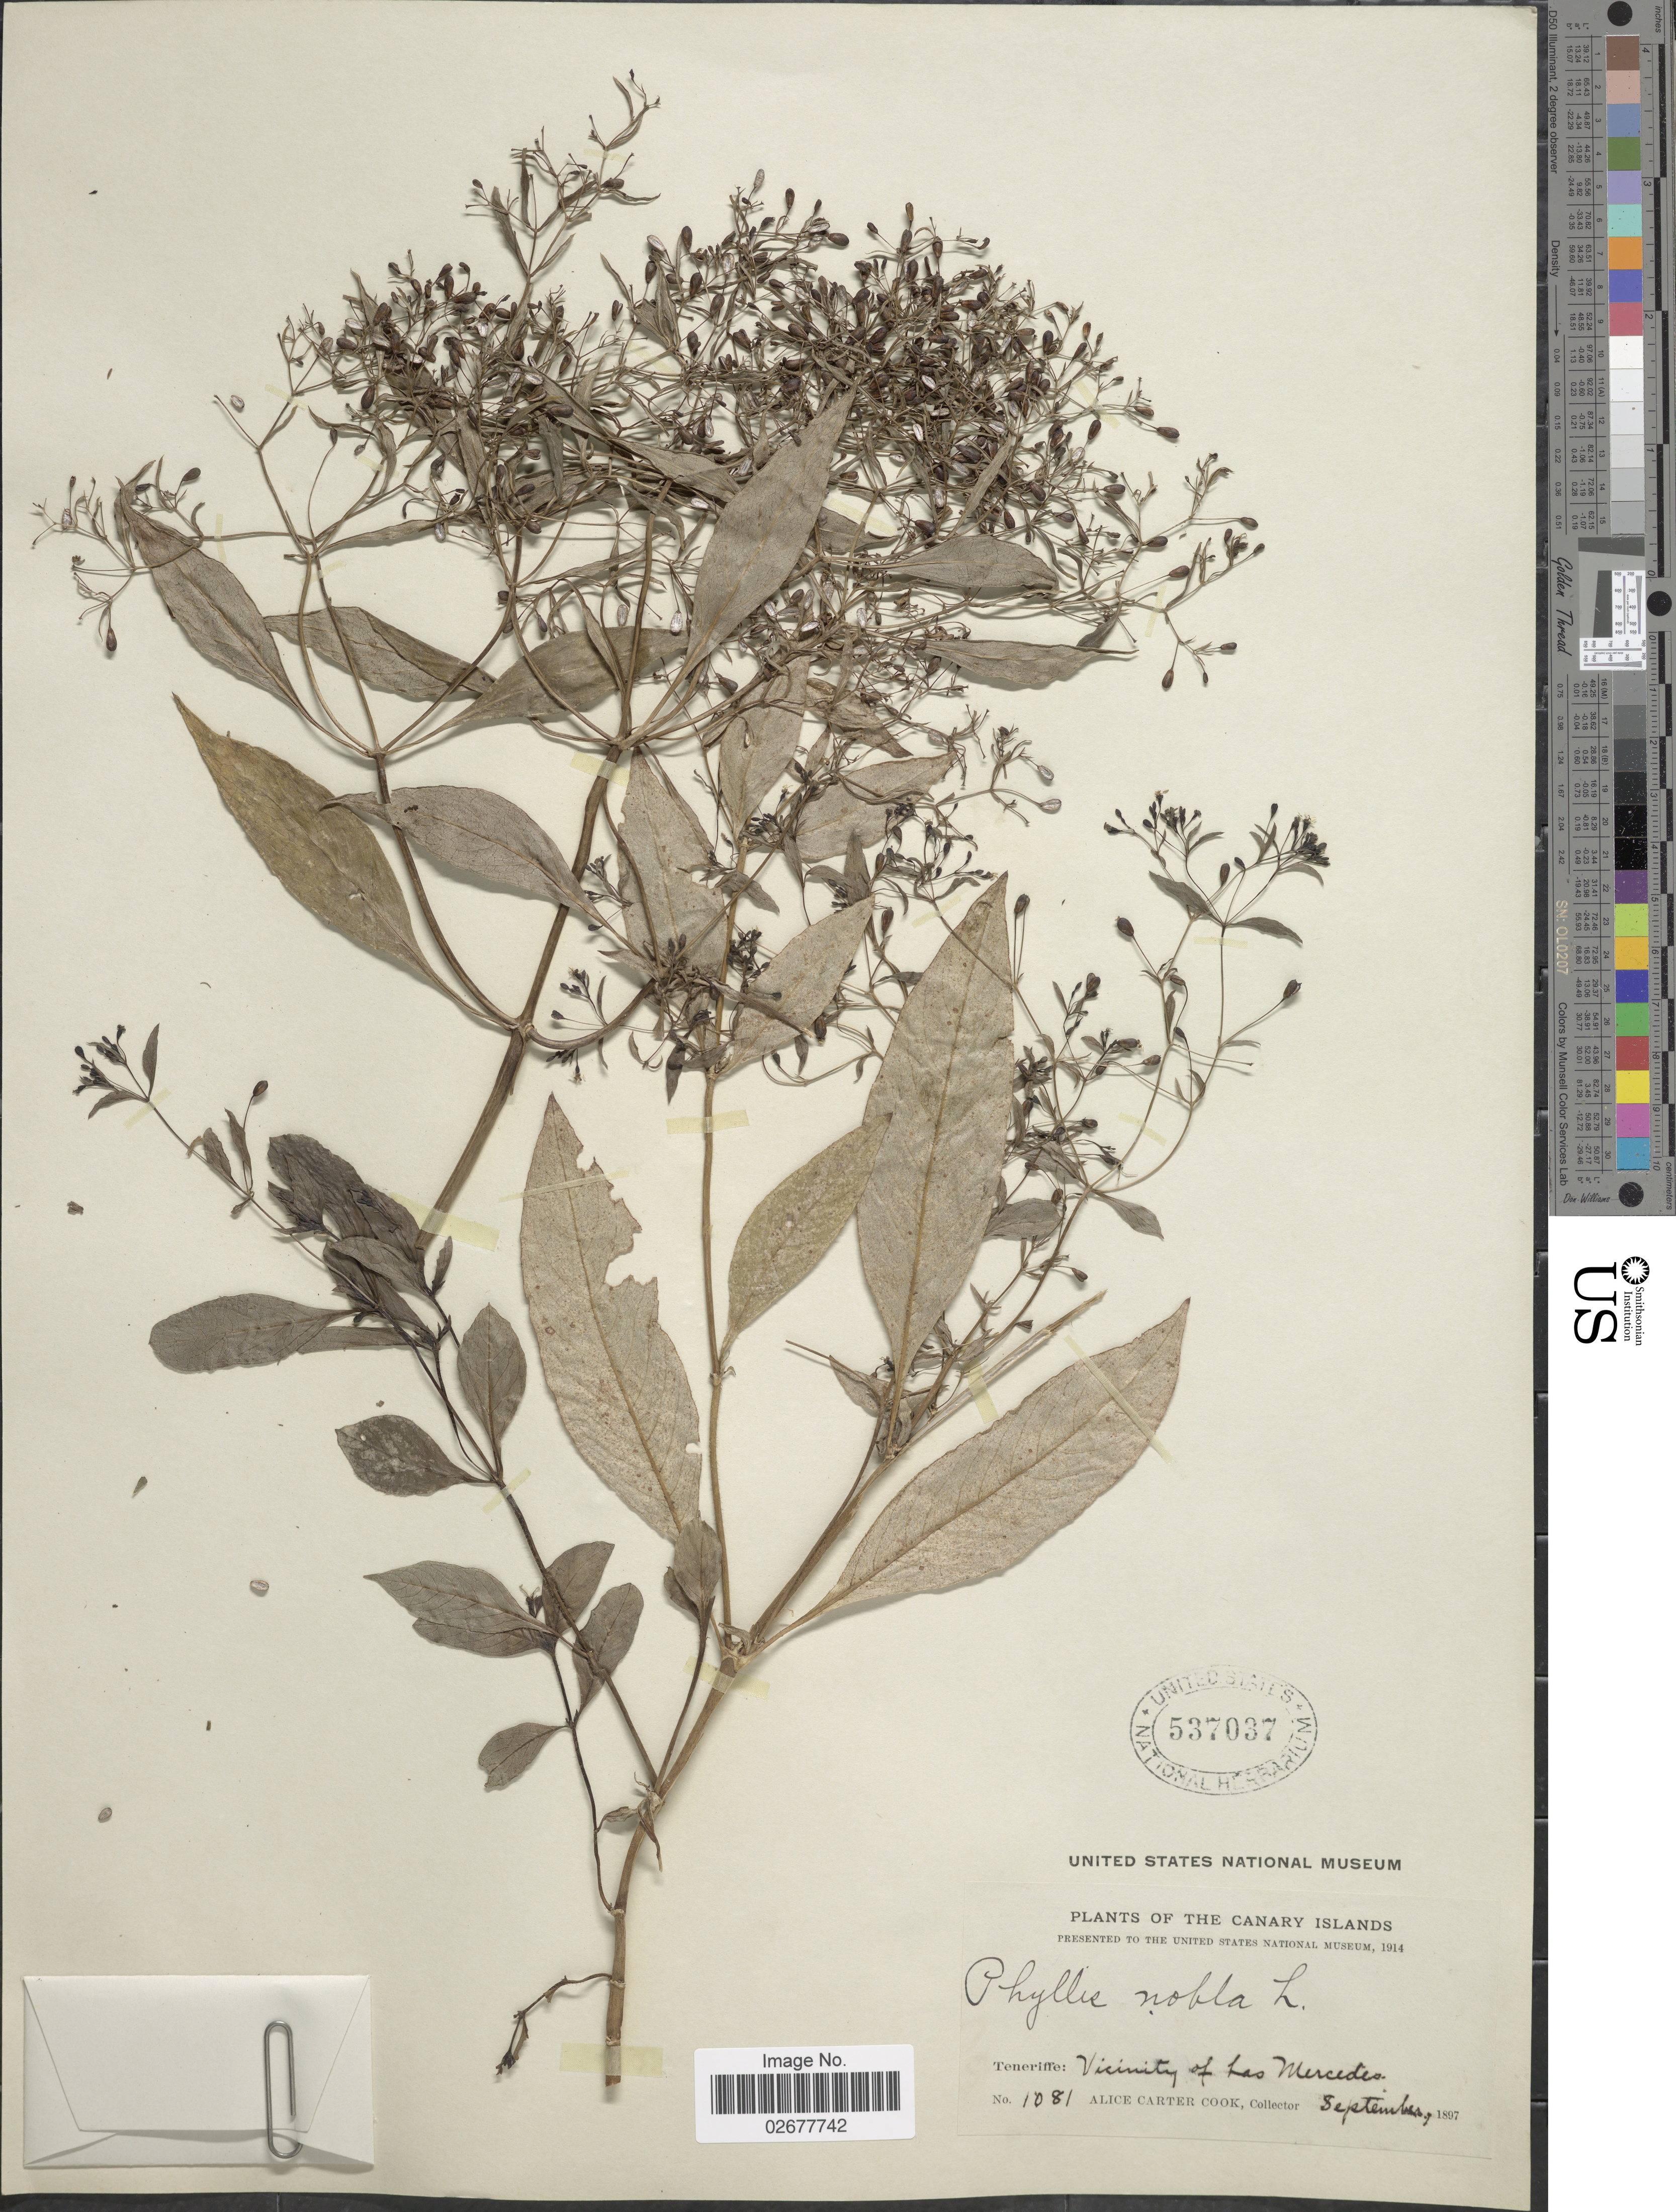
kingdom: Plantae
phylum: Tracheophyta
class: Magnoliopsida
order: Gentianales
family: Rubiaceae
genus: Phyllis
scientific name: Phyllis nobla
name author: L.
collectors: Alice C. Cook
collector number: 1081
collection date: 1897-09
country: Spain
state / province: Canarias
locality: Canary Islands. Teneriffe: Vicinity of Las Mercedes.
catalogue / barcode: US 537037